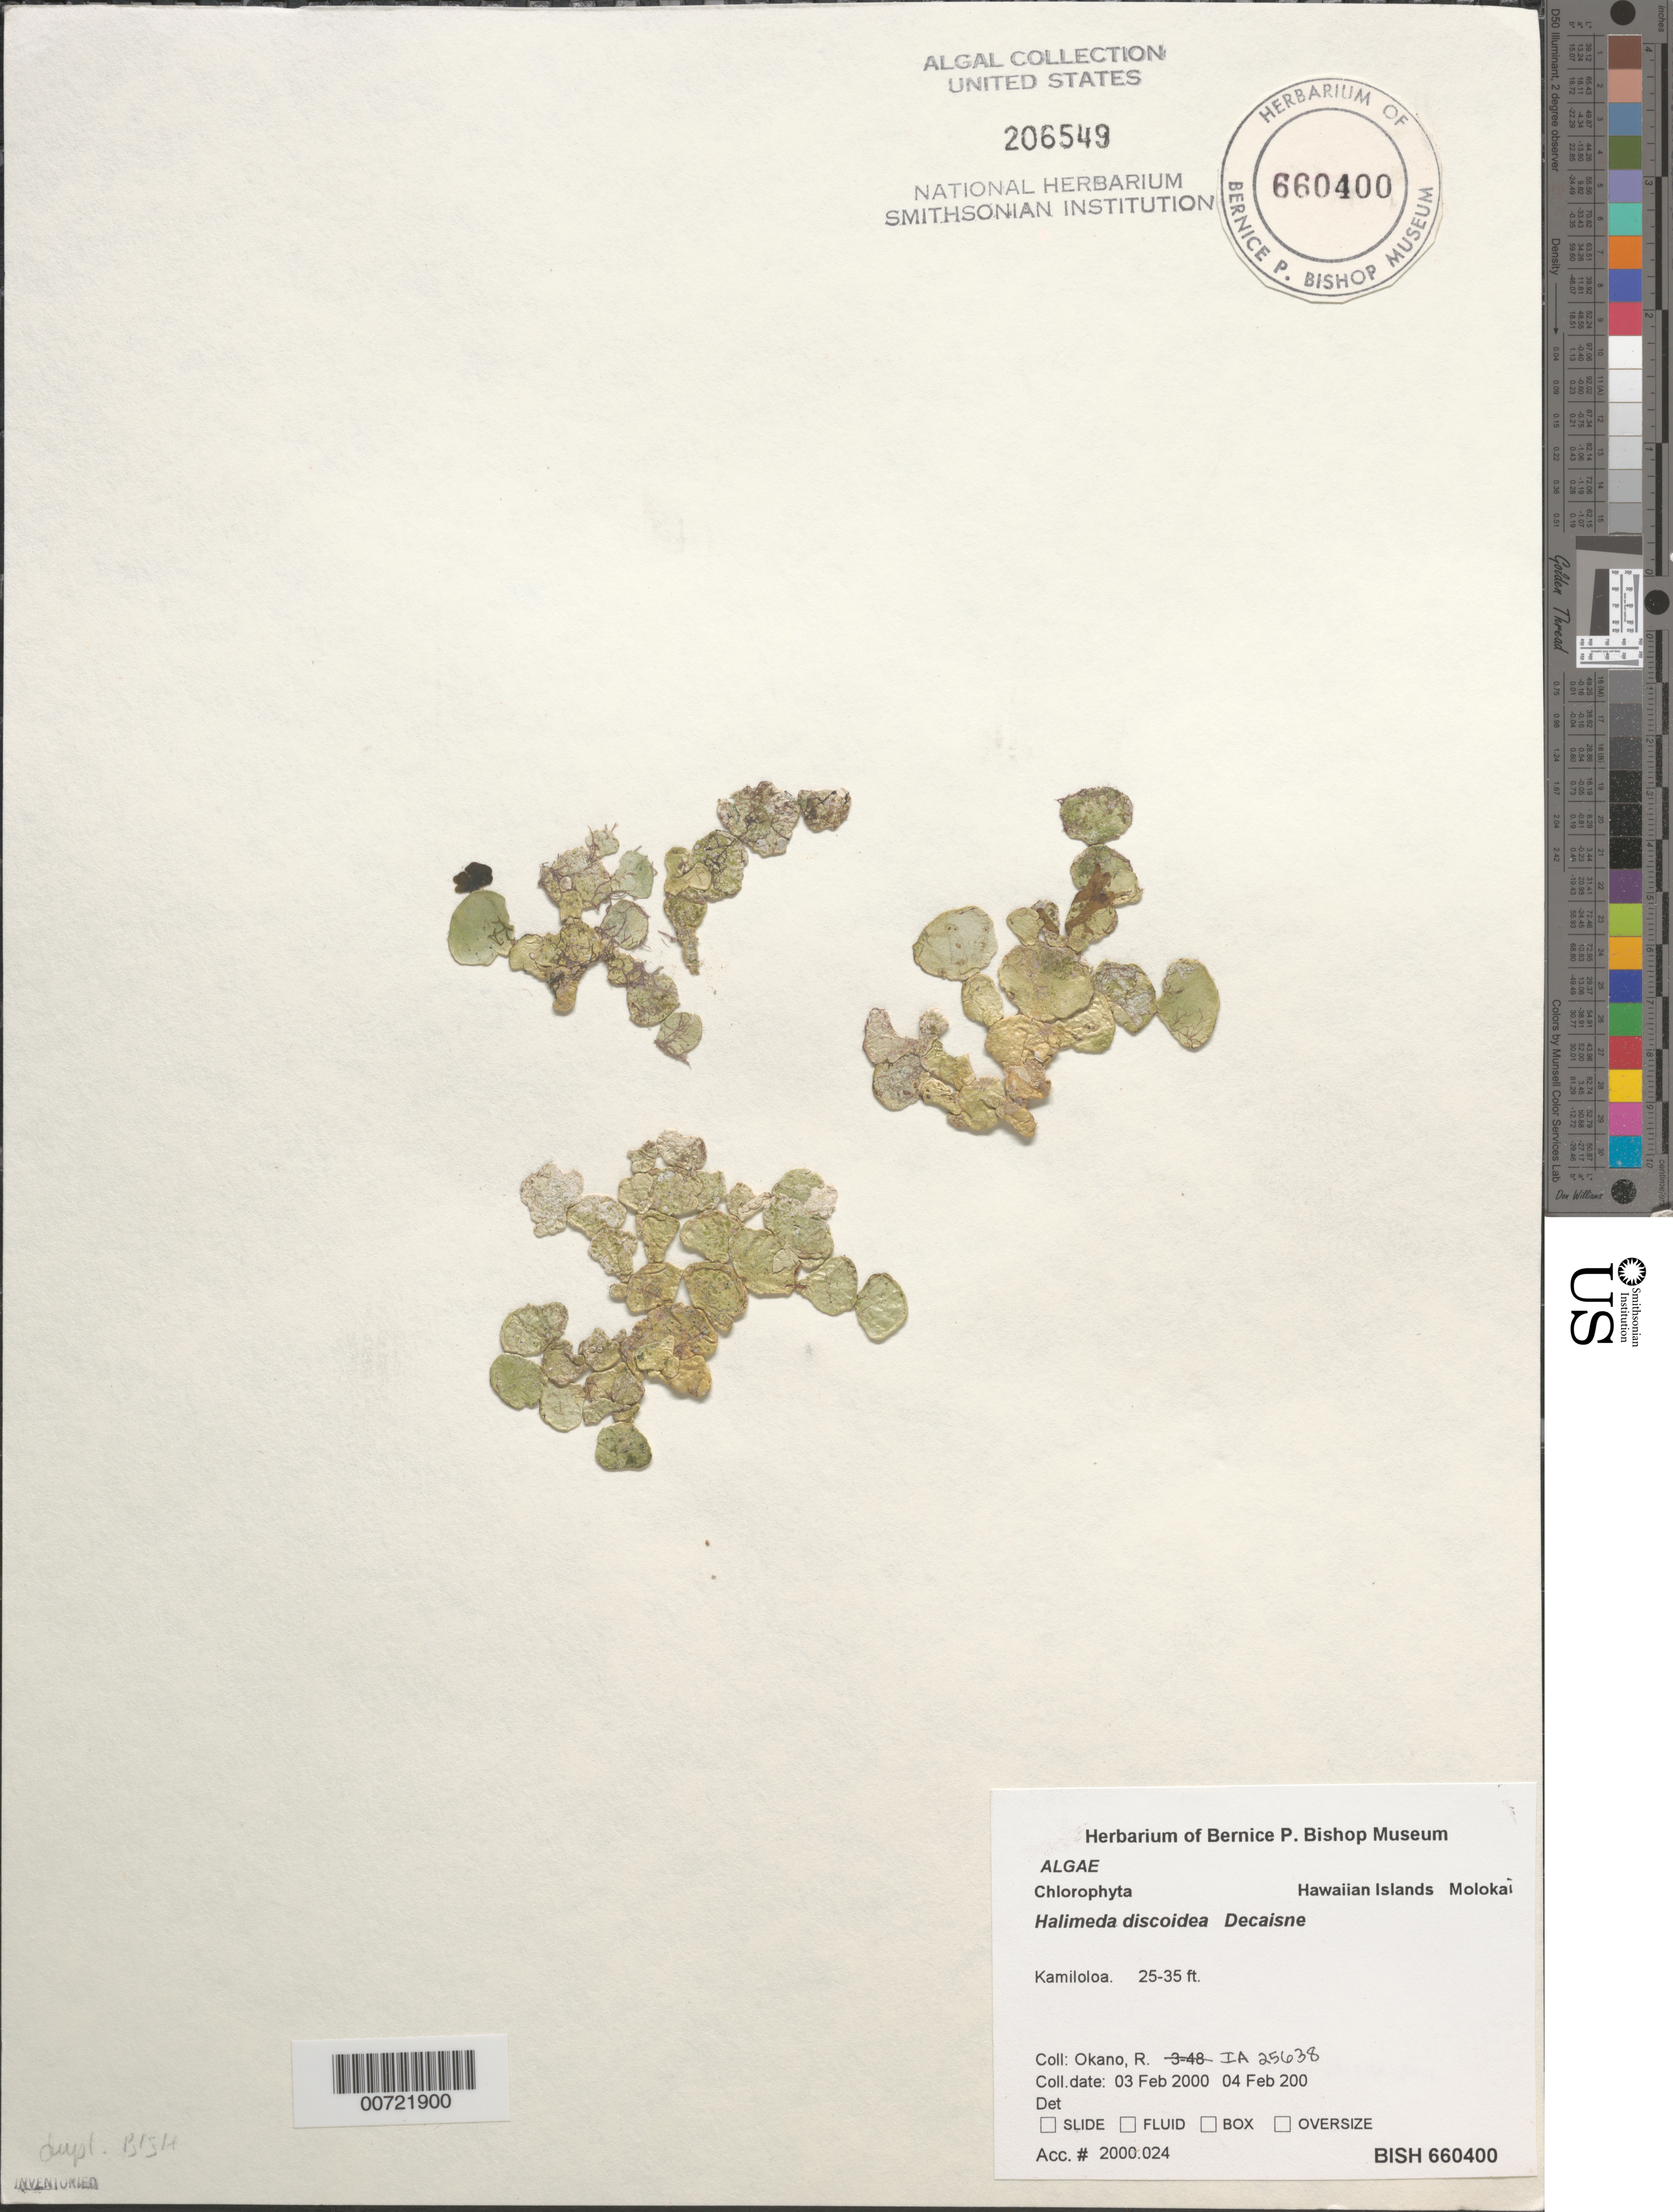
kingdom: Plantae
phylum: Chlorophyta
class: Ulvophyceae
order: Bryopsidales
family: Halimedaceae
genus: Halimeda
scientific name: Halimeda discoidea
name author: Decne.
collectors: R. Okano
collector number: IAA 25638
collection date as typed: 03 Feb 2000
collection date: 2000-02-03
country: United States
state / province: Hawaii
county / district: Maui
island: Moloka'i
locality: Kamiloloa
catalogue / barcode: US 206549